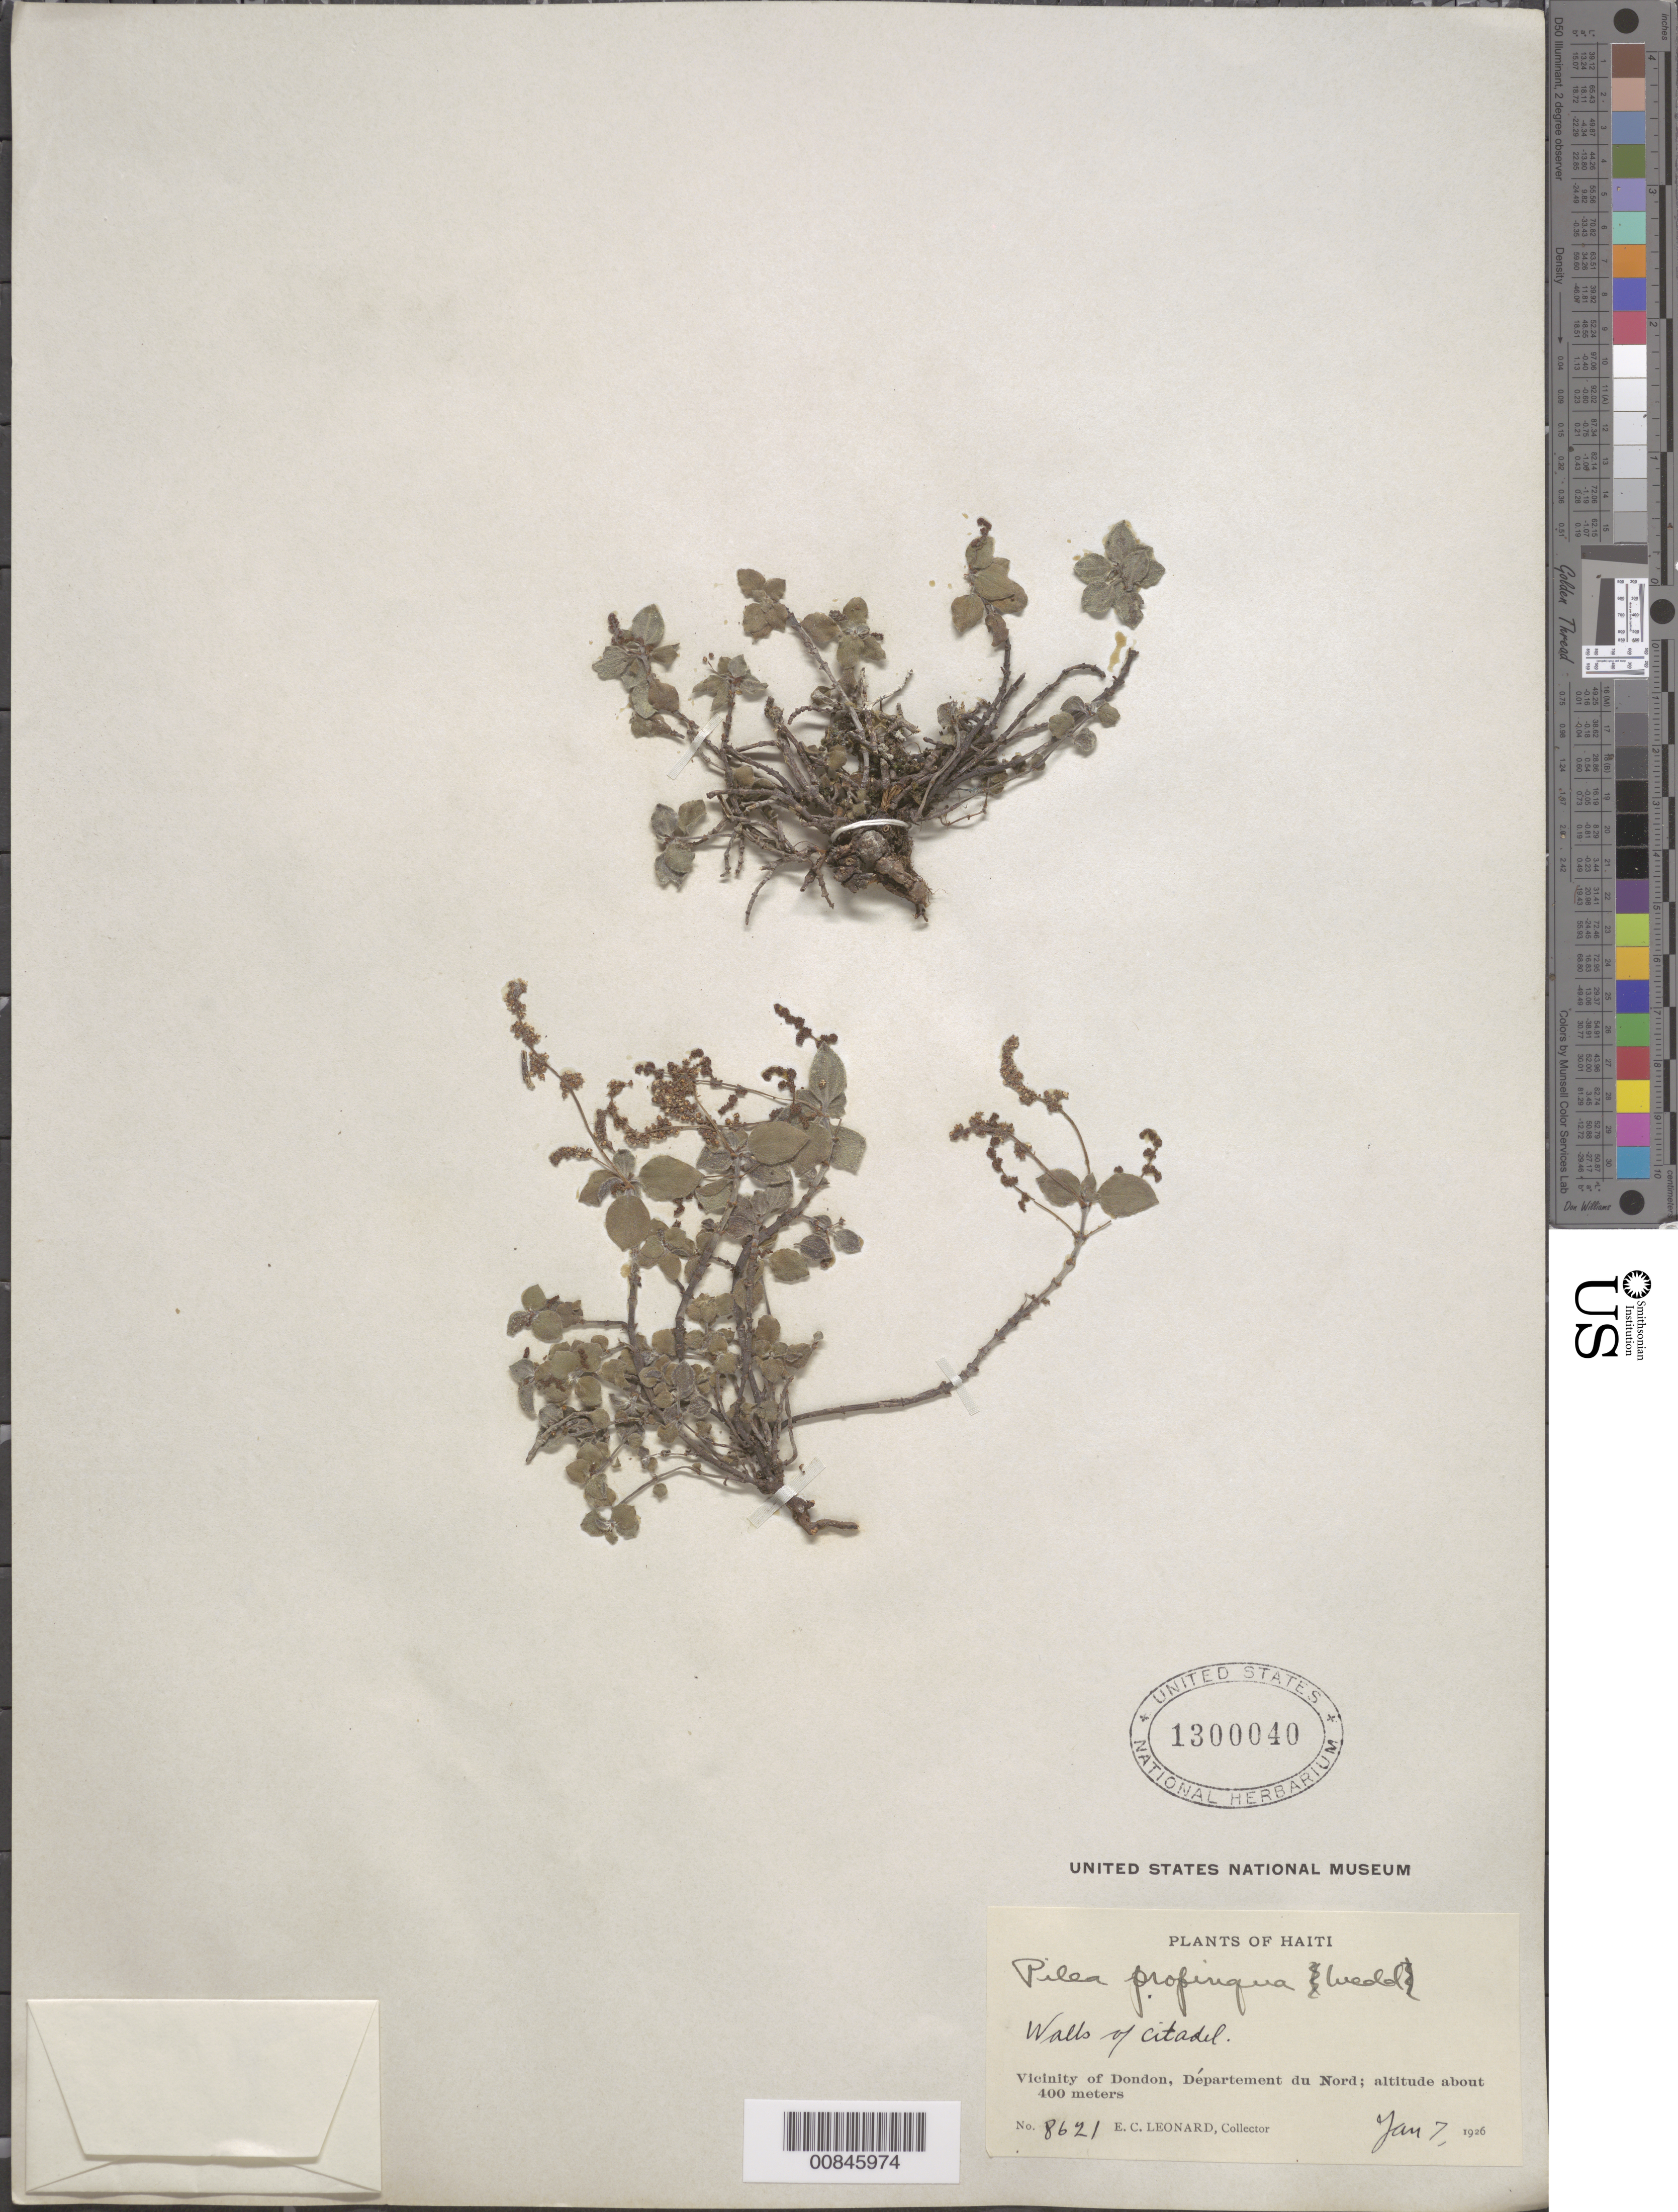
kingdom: Plantae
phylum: Tracheophyta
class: Magnoliopsida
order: Rosales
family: Urticaceae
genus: Pilea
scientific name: Pilea propinqua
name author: Wedd.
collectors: E. C. Leonard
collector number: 8621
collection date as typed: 07 Jan 1926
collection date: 1926-01-07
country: Haiti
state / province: Nord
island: Hispaniola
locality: Vicinity of Dondon. Walls of Citadel.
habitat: Walls of Citadel.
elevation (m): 400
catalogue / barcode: US 1300040